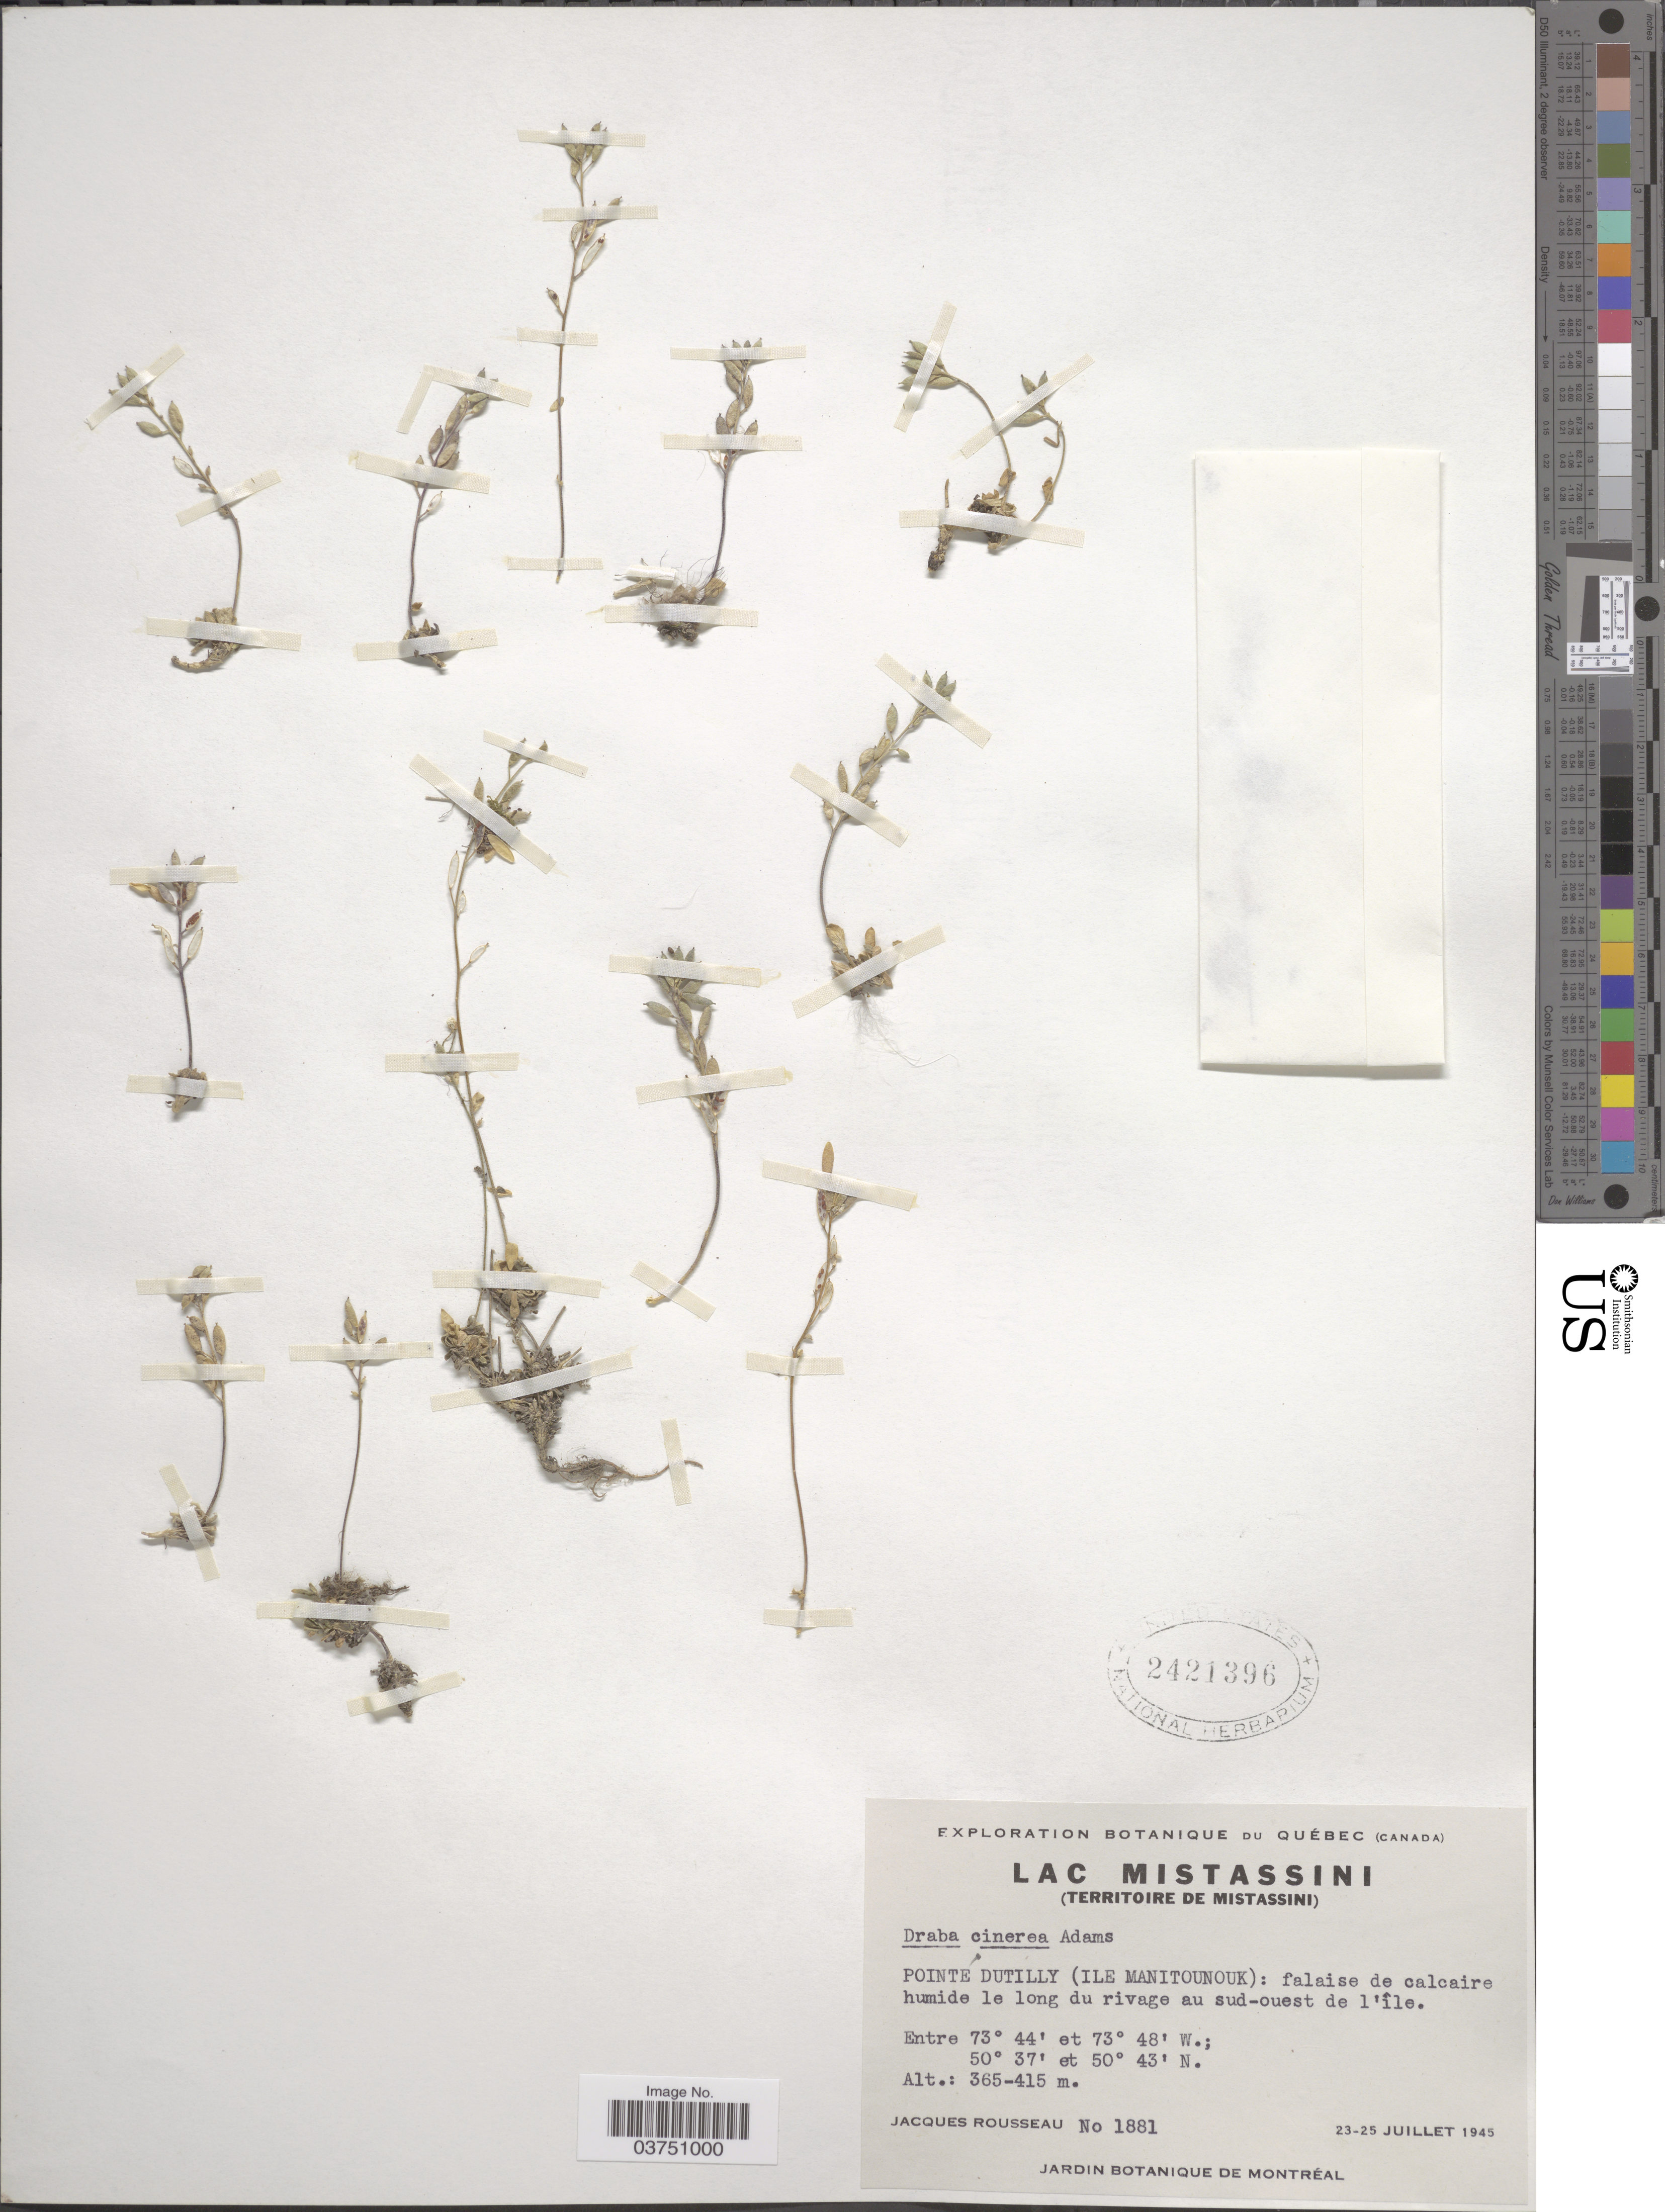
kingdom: Plantae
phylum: Tracheophyta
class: Magnoliopsida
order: Brassicales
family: Brassicaceae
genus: Draba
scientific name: Draba cinerea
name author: Adams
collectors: J. Rousseau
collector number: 1881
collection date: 1945-07-23/1945-07-25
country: Canada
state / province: Quebec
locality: Lac Mistassini, Pointe Dutilly (Ile Manitounouk).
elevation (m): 365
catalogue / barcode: US 2421396